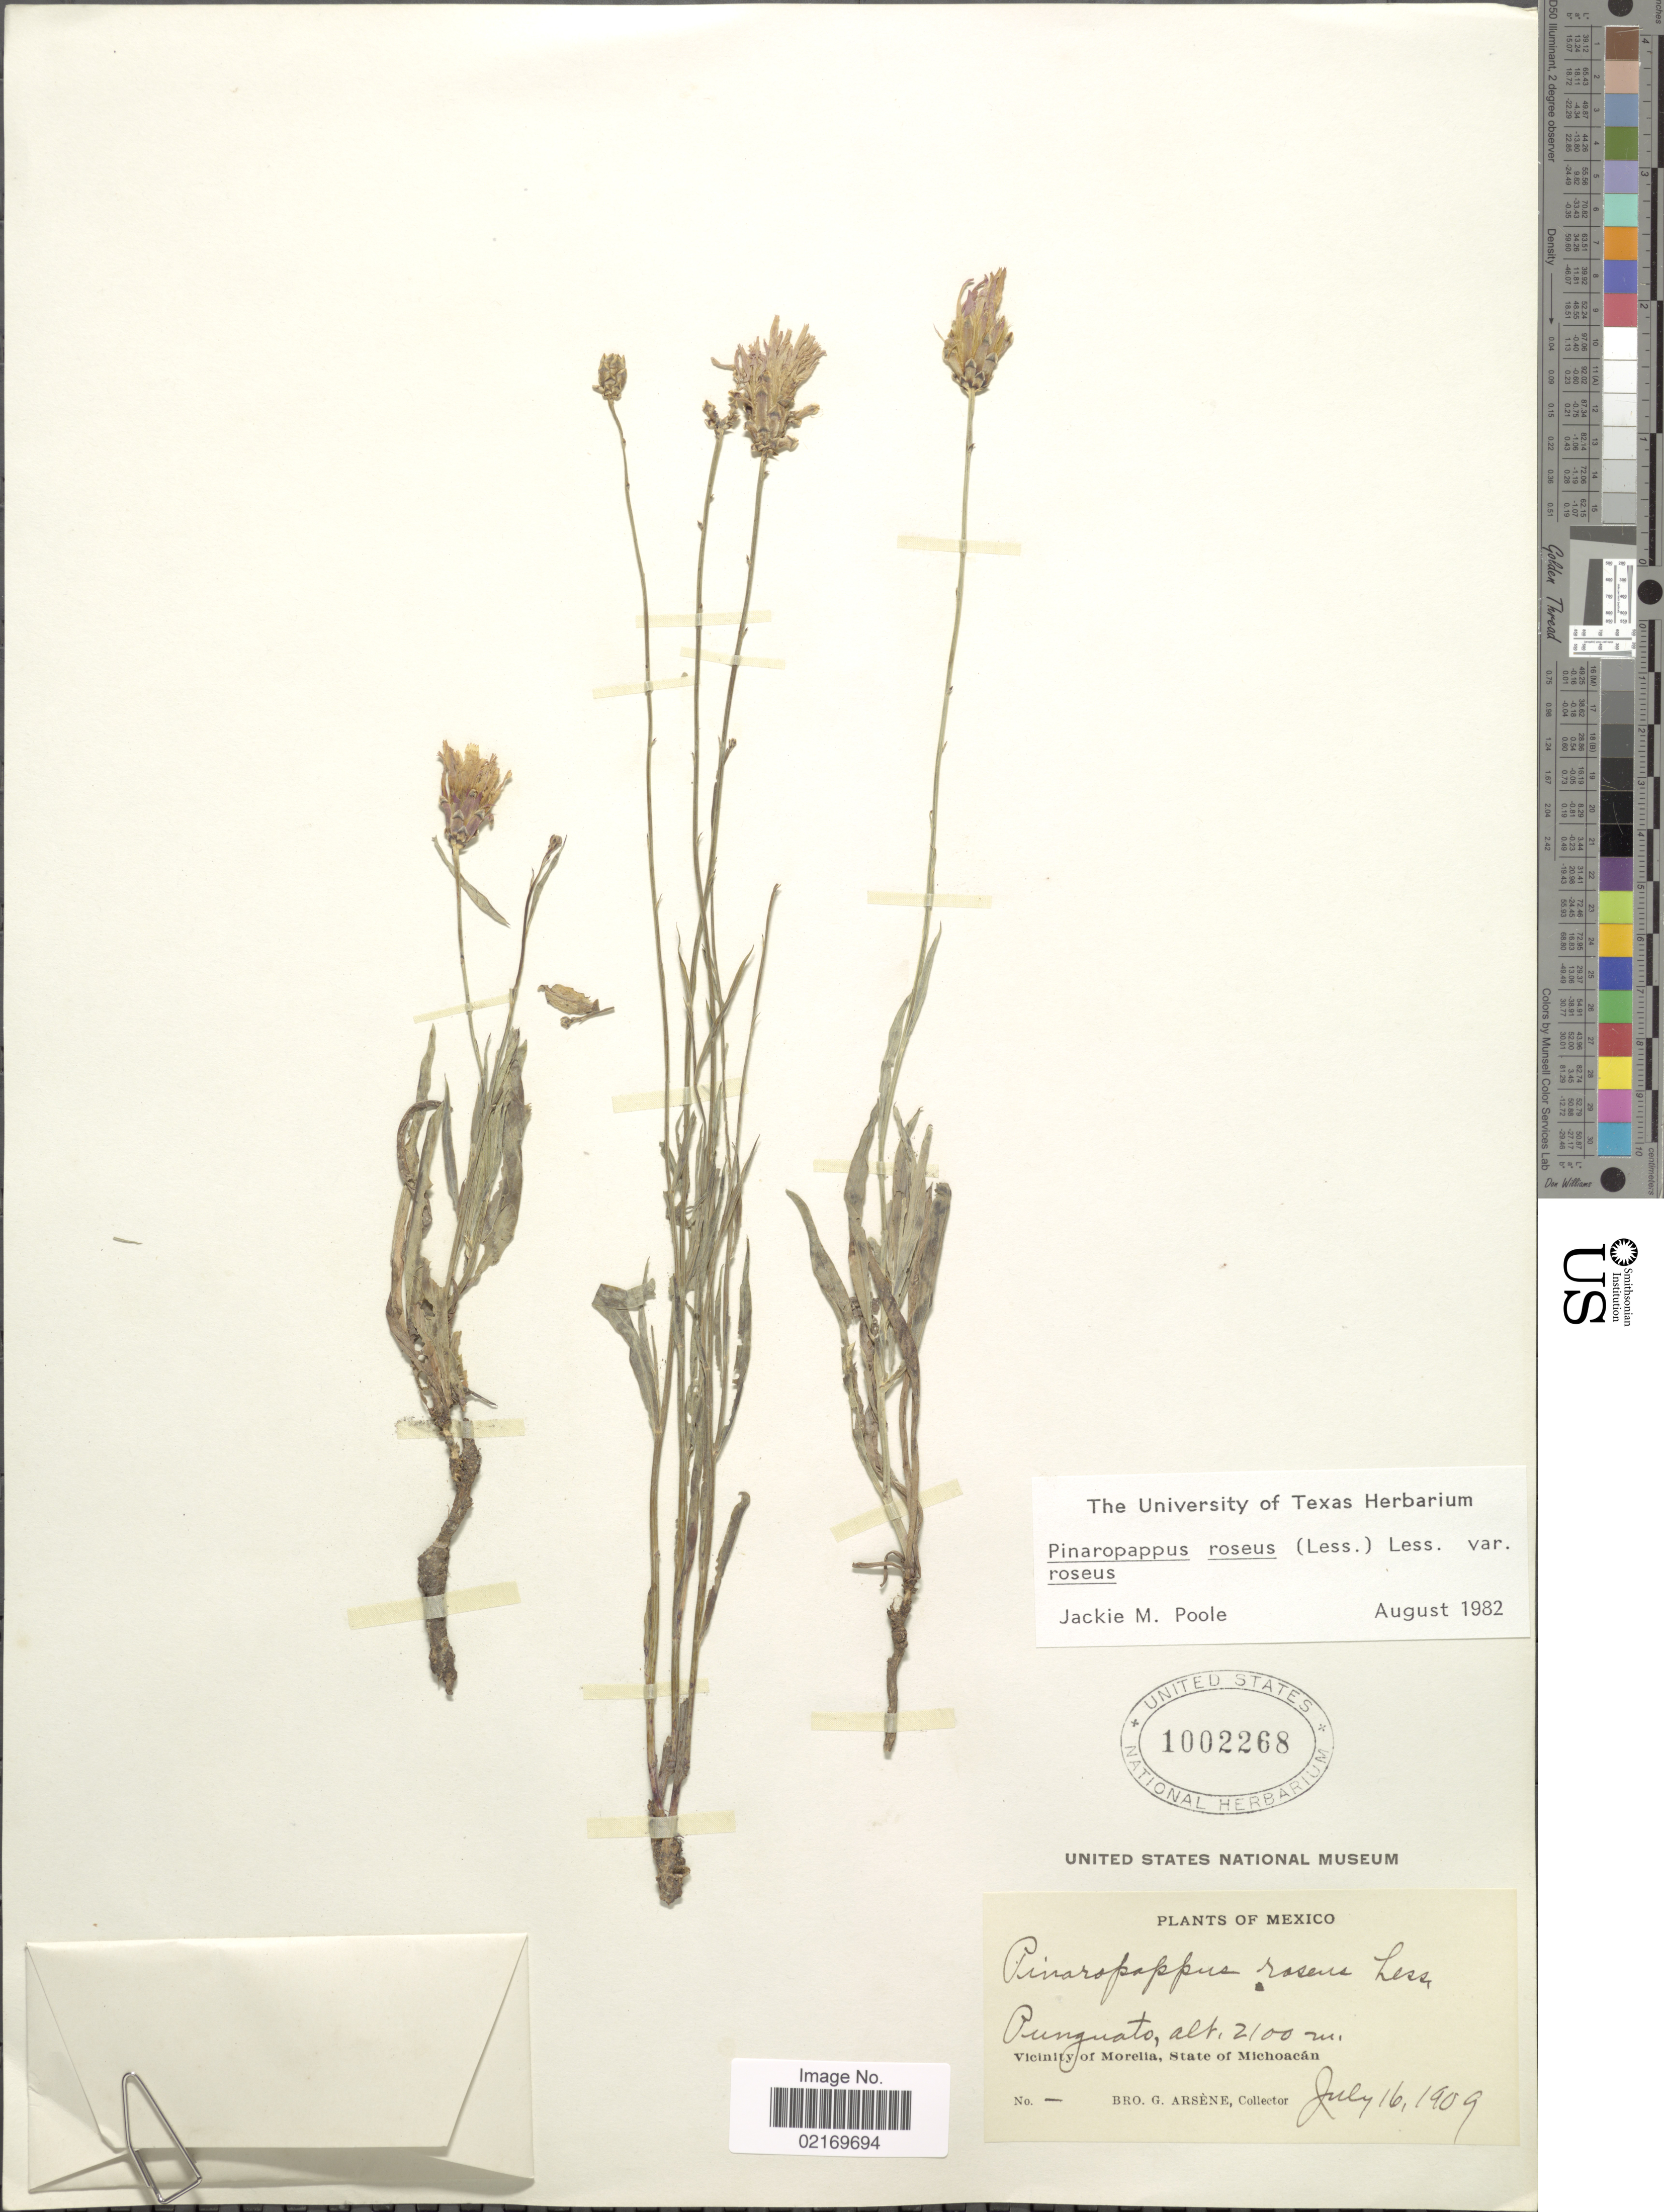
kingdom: Plantae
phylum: Tracheophyta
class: Magnoliopsida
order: Asterales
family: Asteraceae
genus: Pinaropappus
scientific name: Pinaropappus roseus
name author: Less.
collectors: Bro. G. Arsène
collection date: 1909-07-16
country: Mexico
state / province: Michoacán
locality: Punguato, Vicinity of Morelia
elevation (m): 2100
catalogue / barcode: US 1002268